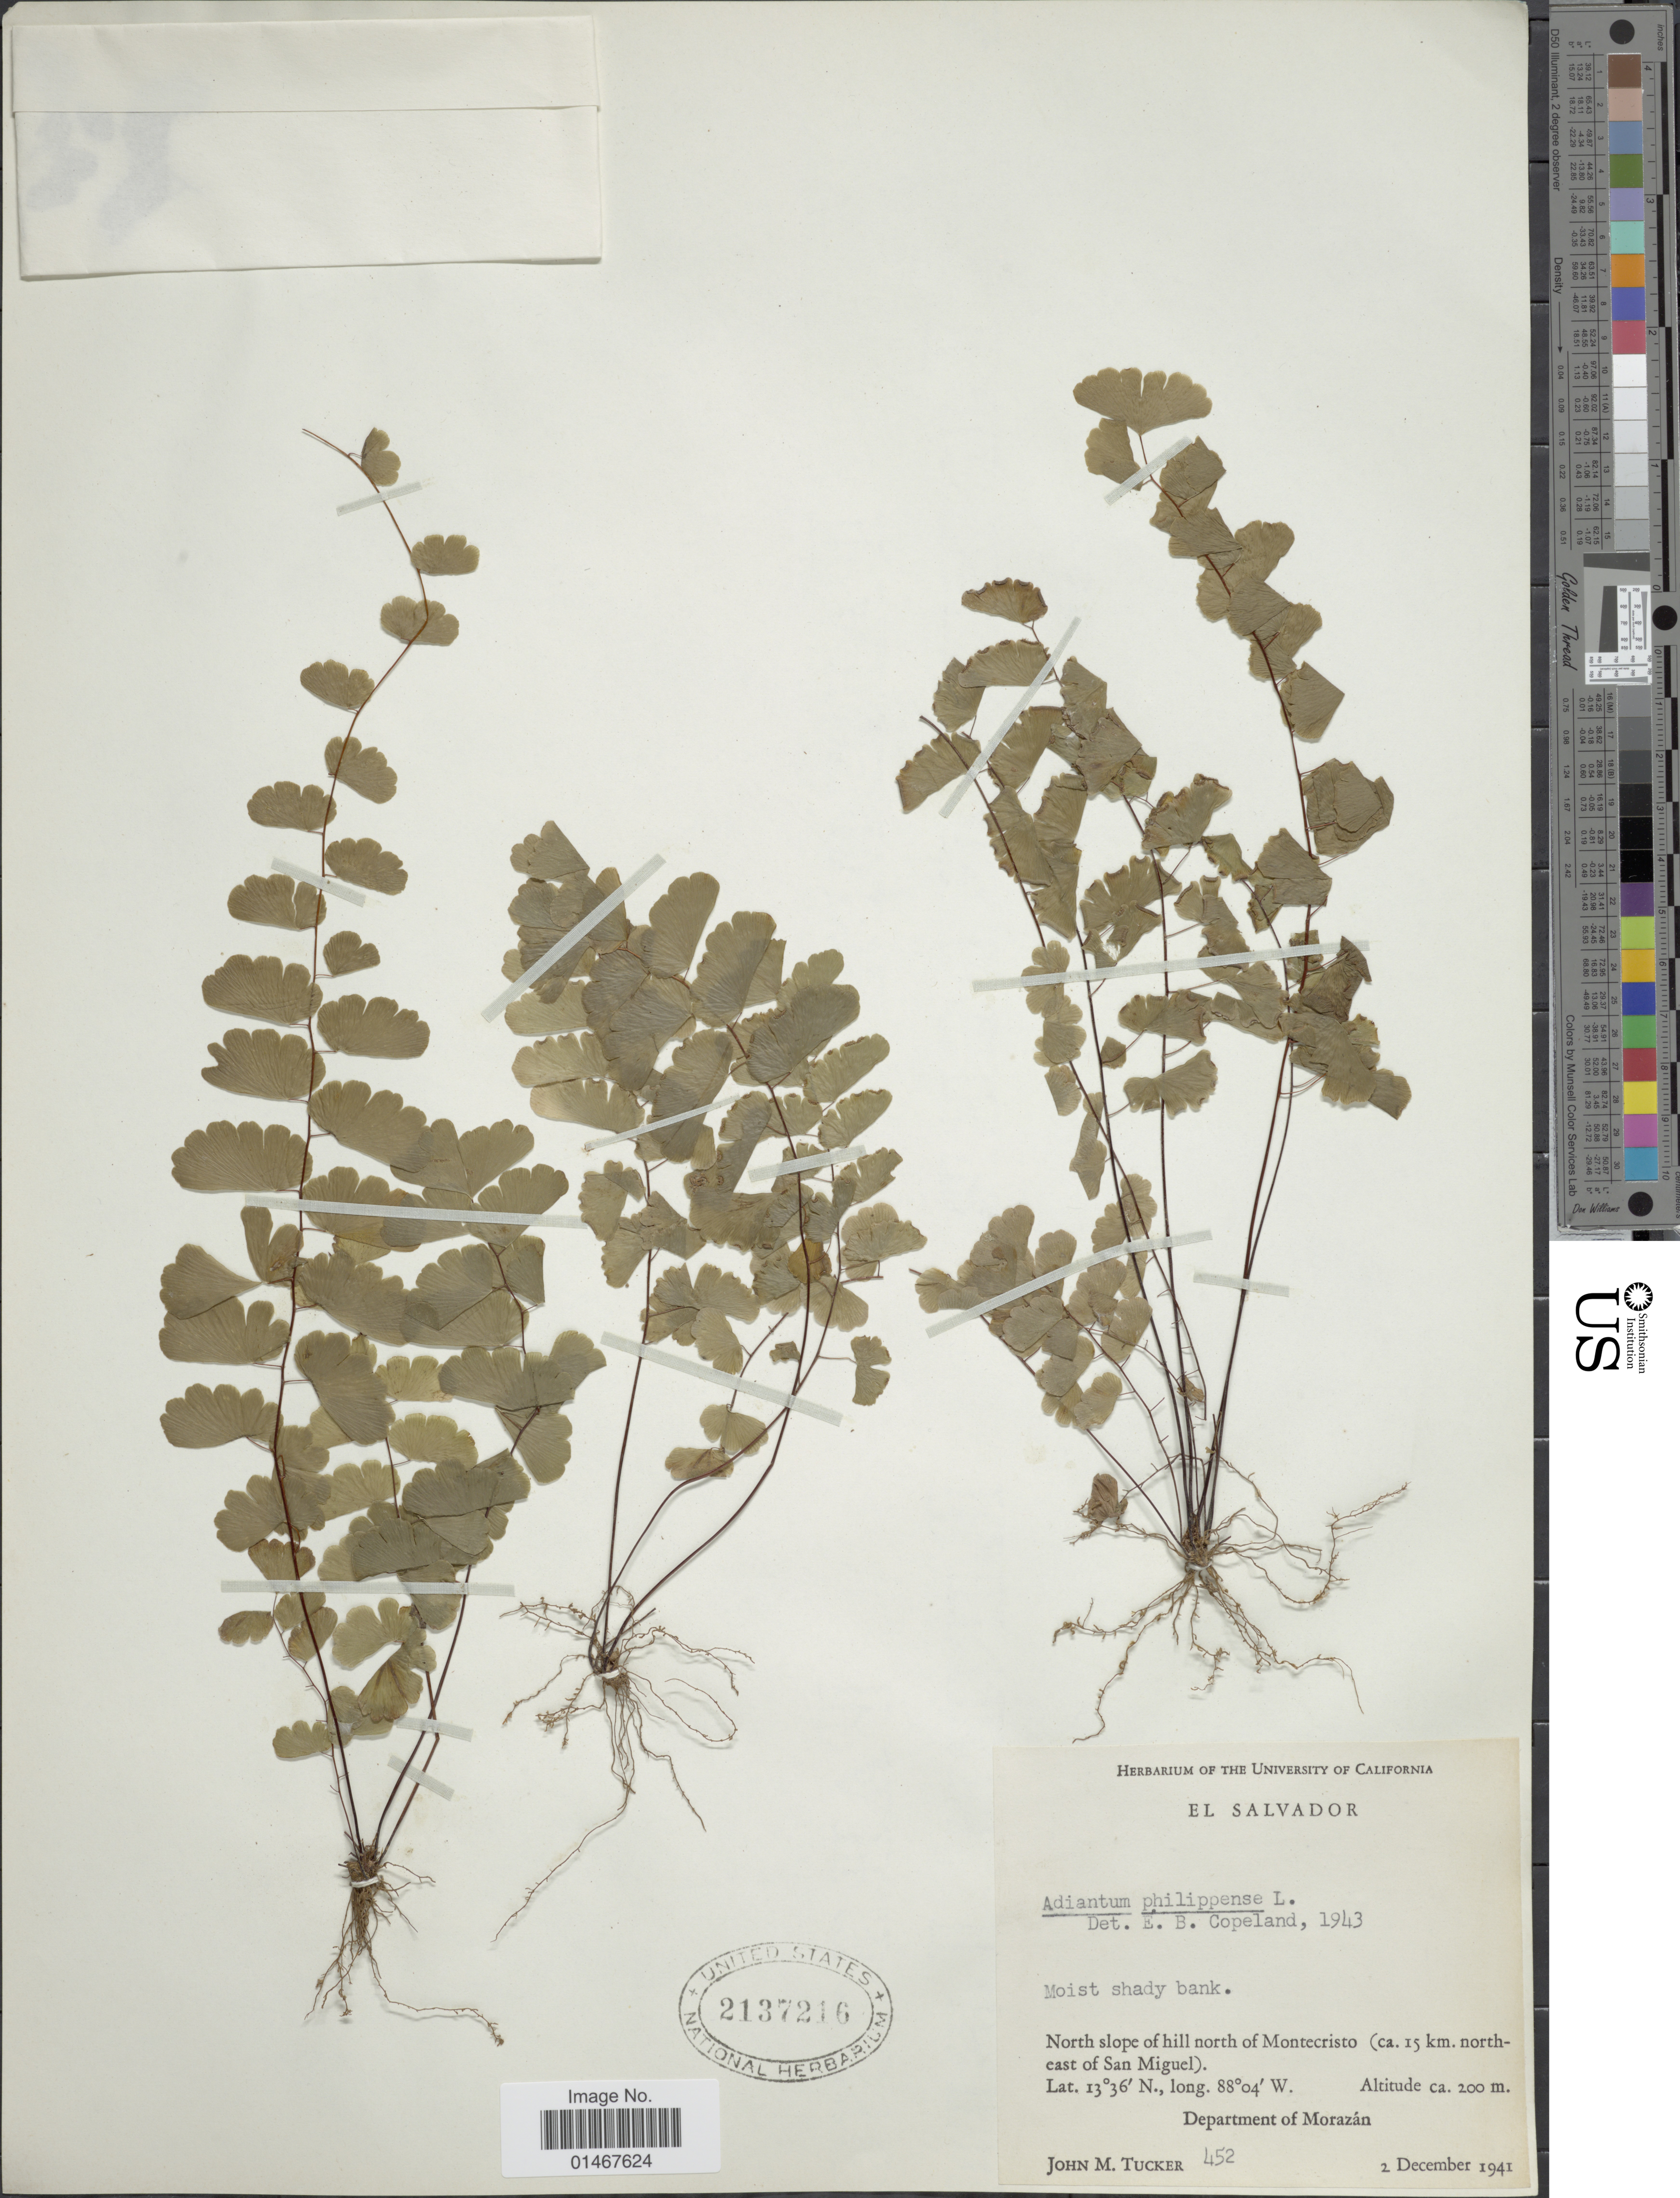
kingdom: Plantae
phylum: Tracheophyta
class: Polypodiopsida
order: Polypodiales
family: Pteridaceae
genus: Adiantum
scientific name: Adiantum philippense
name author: L.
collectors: J. M. Tucker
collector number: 452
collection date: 1941-12-02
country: El Salvador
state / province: Morazan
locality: North slope of hill north of Montecristo (ca. 15 km. north-east of San Miguel) Department of Morazán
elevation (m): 200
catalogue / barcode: US 2137216